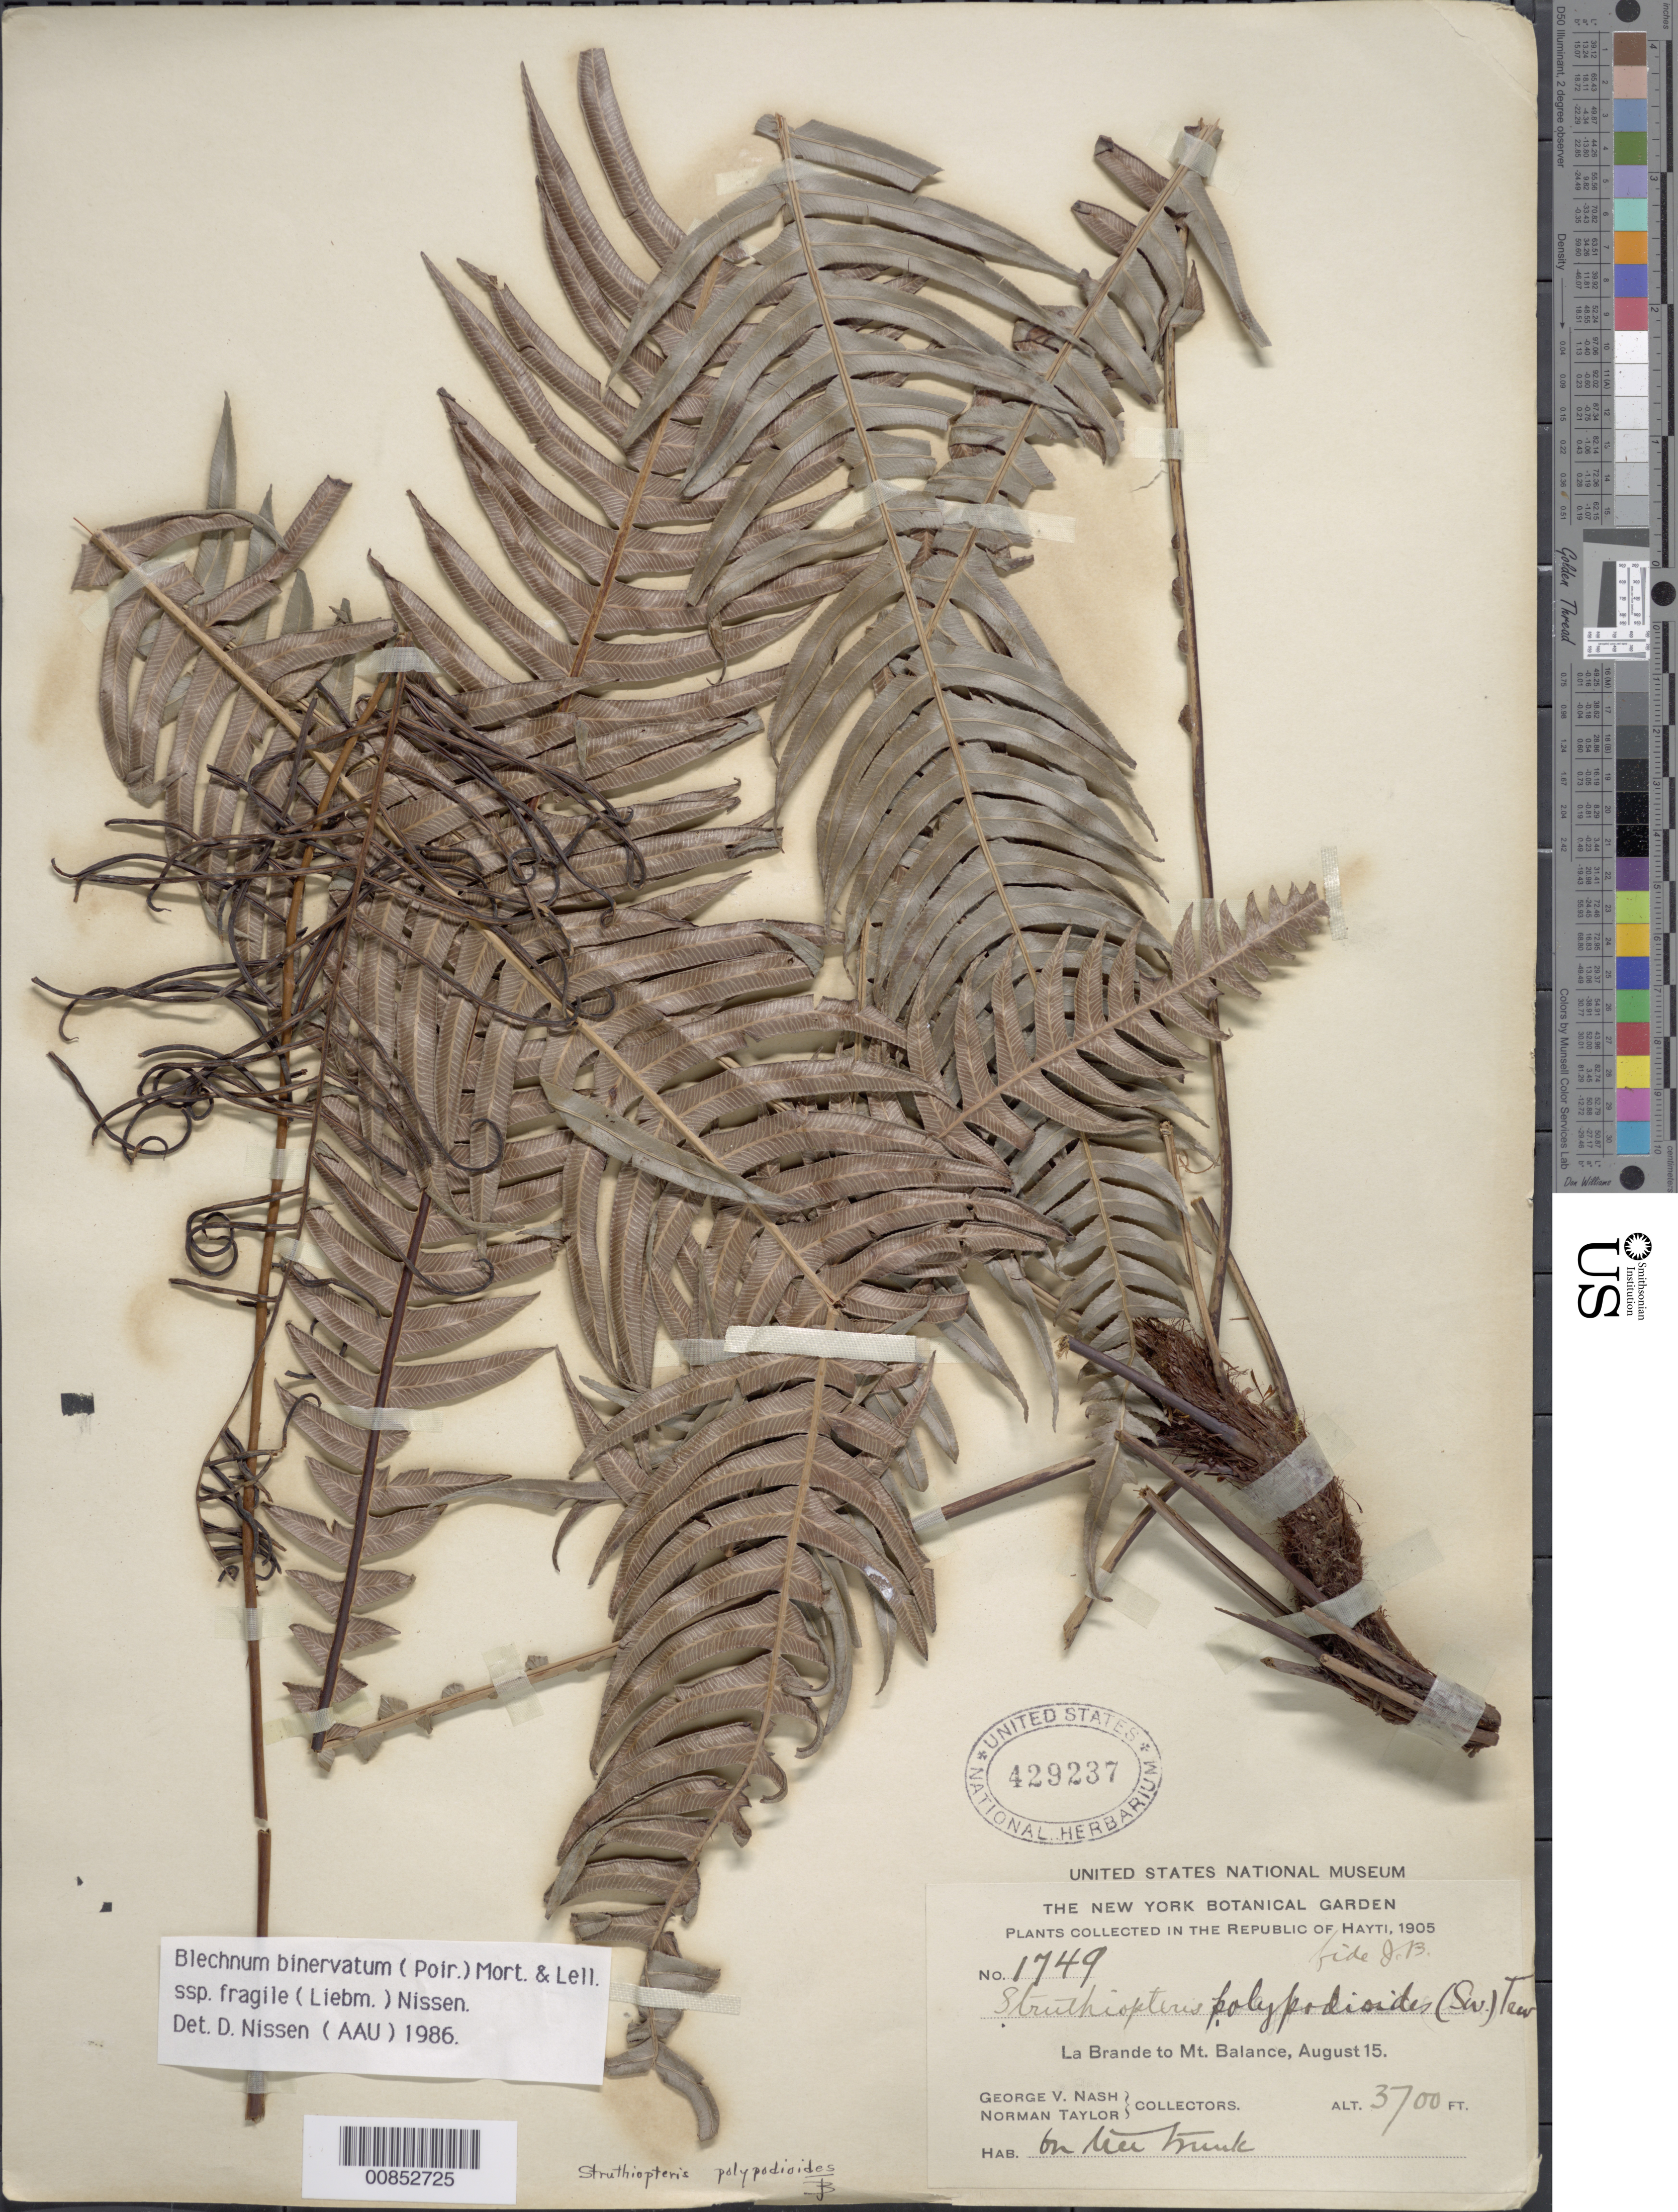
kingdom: Plantae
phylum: Tracheophyta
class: Polypodiopsida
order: Polypodiales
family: Blechnaceae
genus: Blechnum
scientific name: Blechnum fragile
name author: (Liebm.) C.V. Morton & Lellinger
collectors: G. V. Nash & N. Taylor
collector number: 1749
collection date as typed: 15 Aug 1905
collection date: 1905-08-15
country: Haiti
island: Hispaniola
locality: La Brande to Mt. Balance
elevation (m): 1128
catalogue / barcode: US 429237